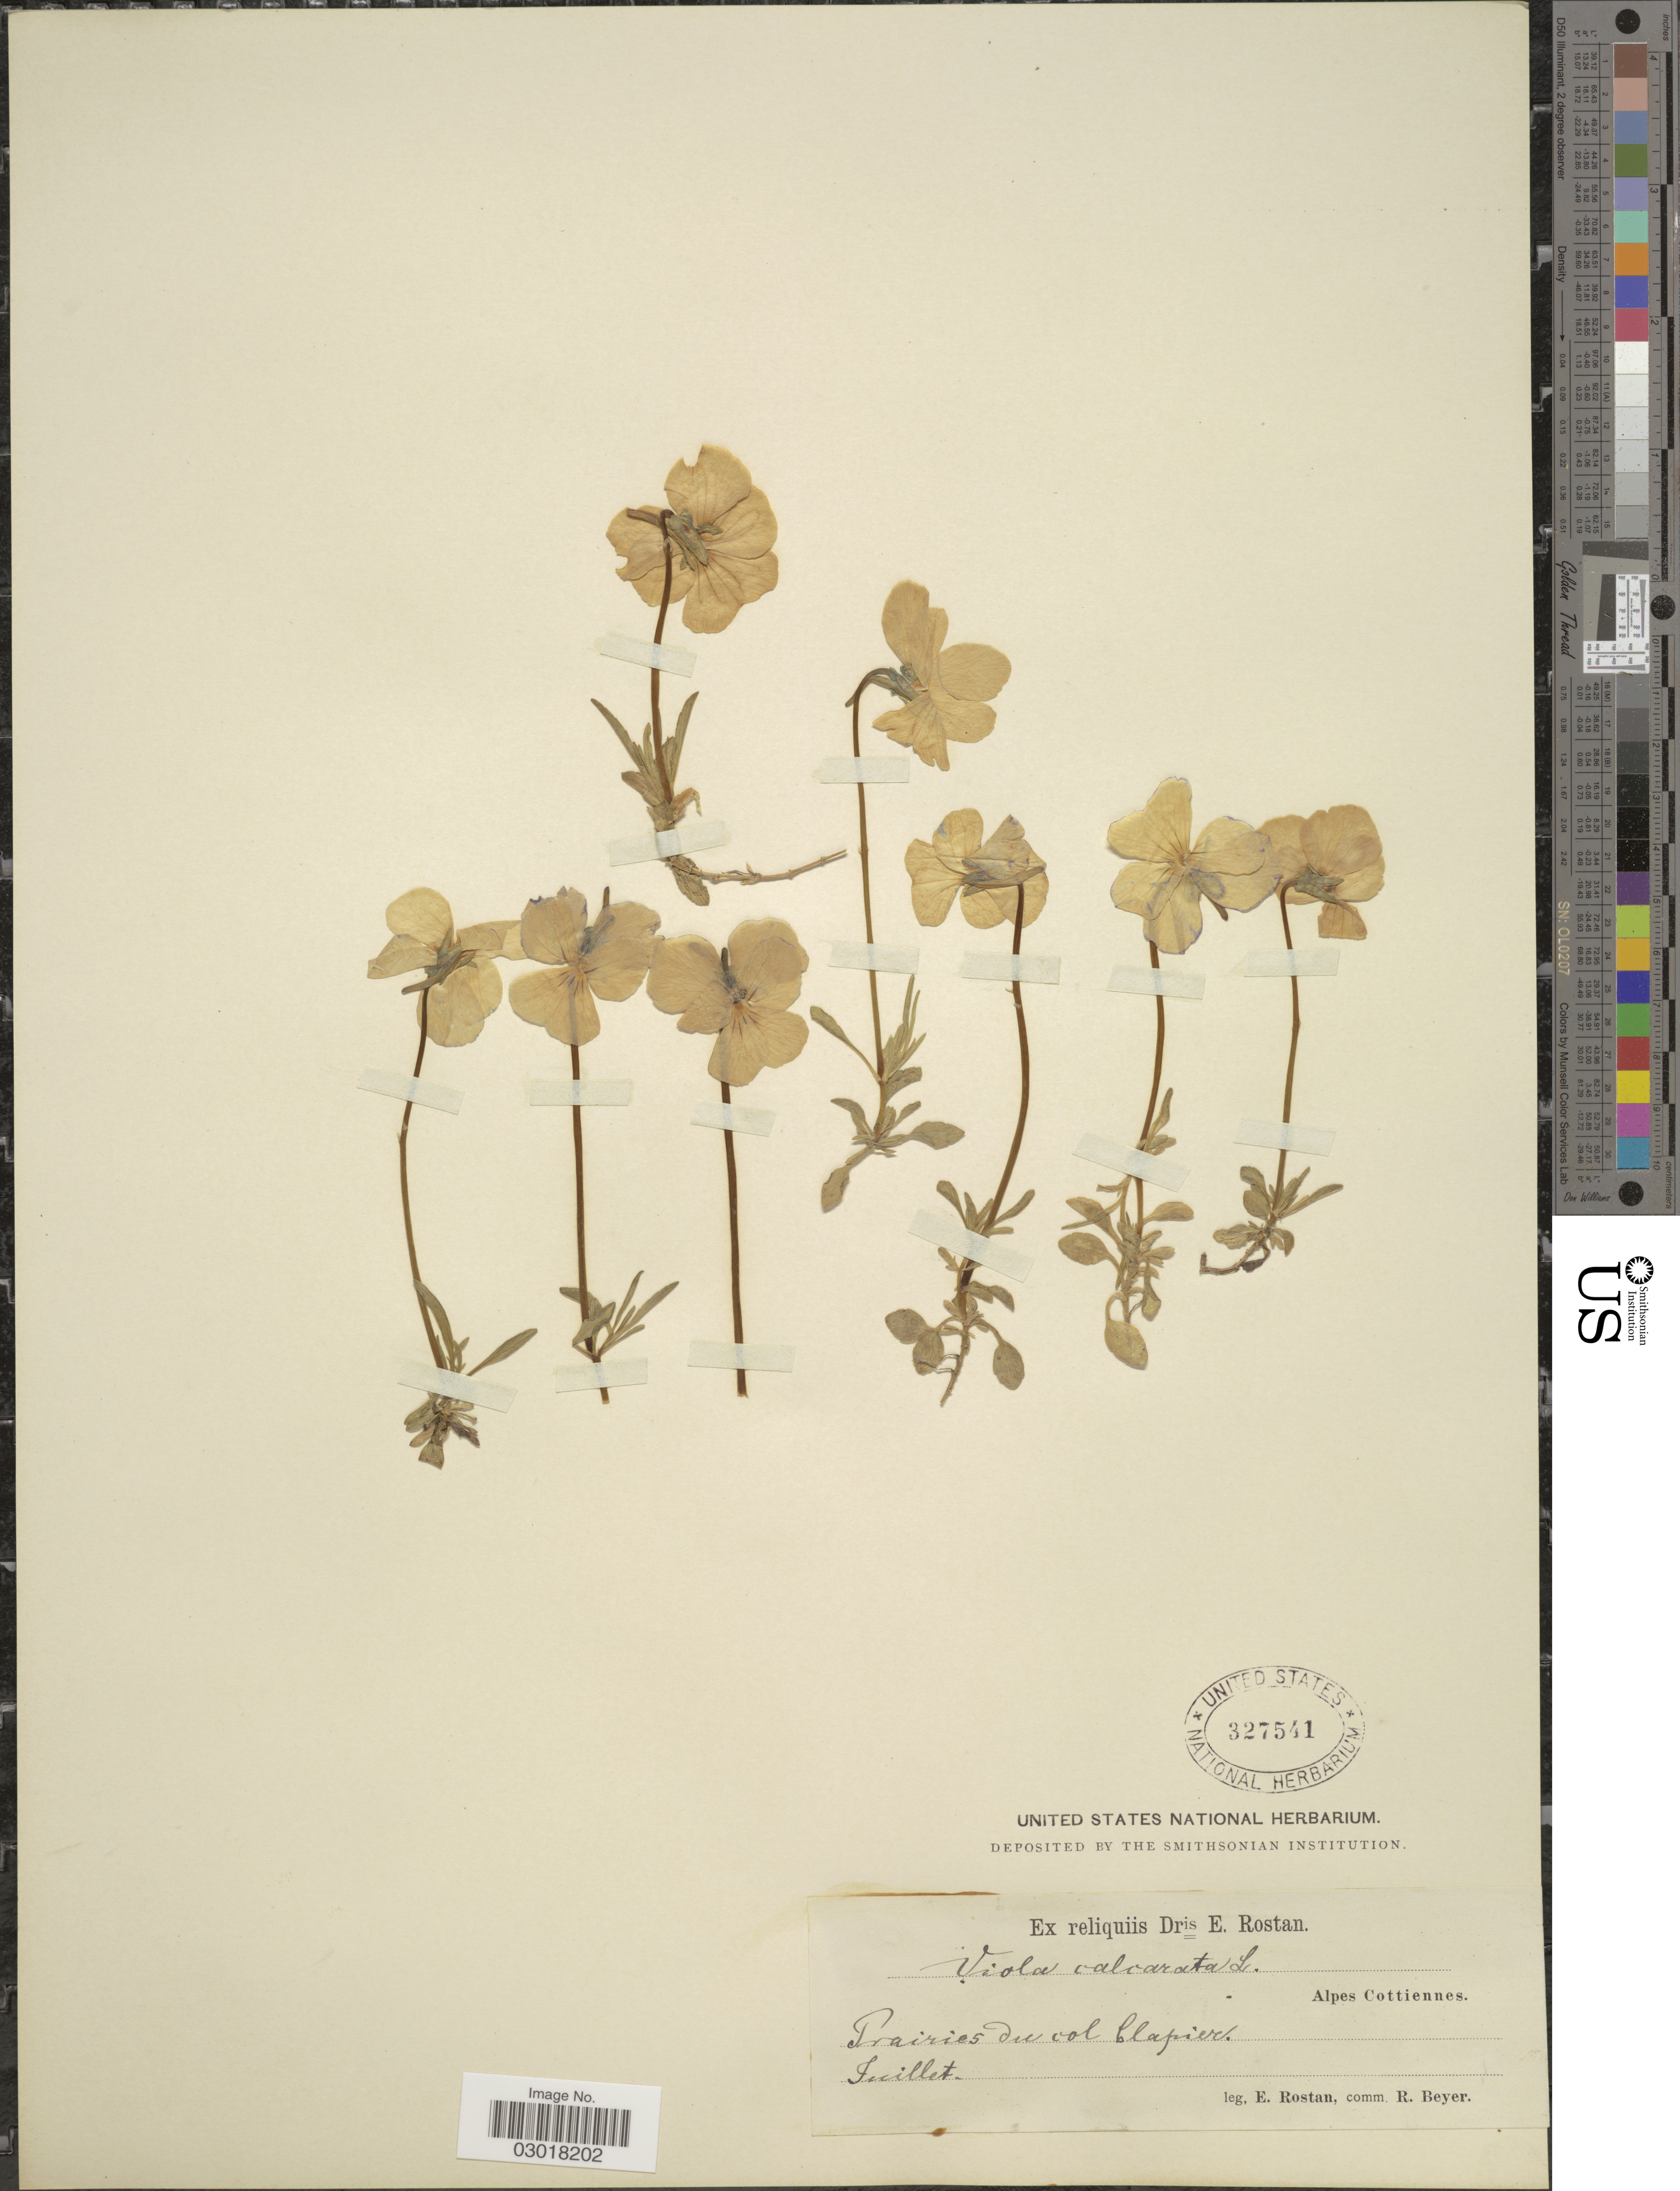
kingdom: Plantae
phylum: Tracheophyta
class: Magnoliopsida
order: Malpighiales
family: Violaceae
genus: Viola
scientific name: Viola calcarata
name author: L.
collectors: E. Rostan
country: France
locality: Alpes Cottiennes. Prairies du col Clapier.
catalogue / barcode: US 327541